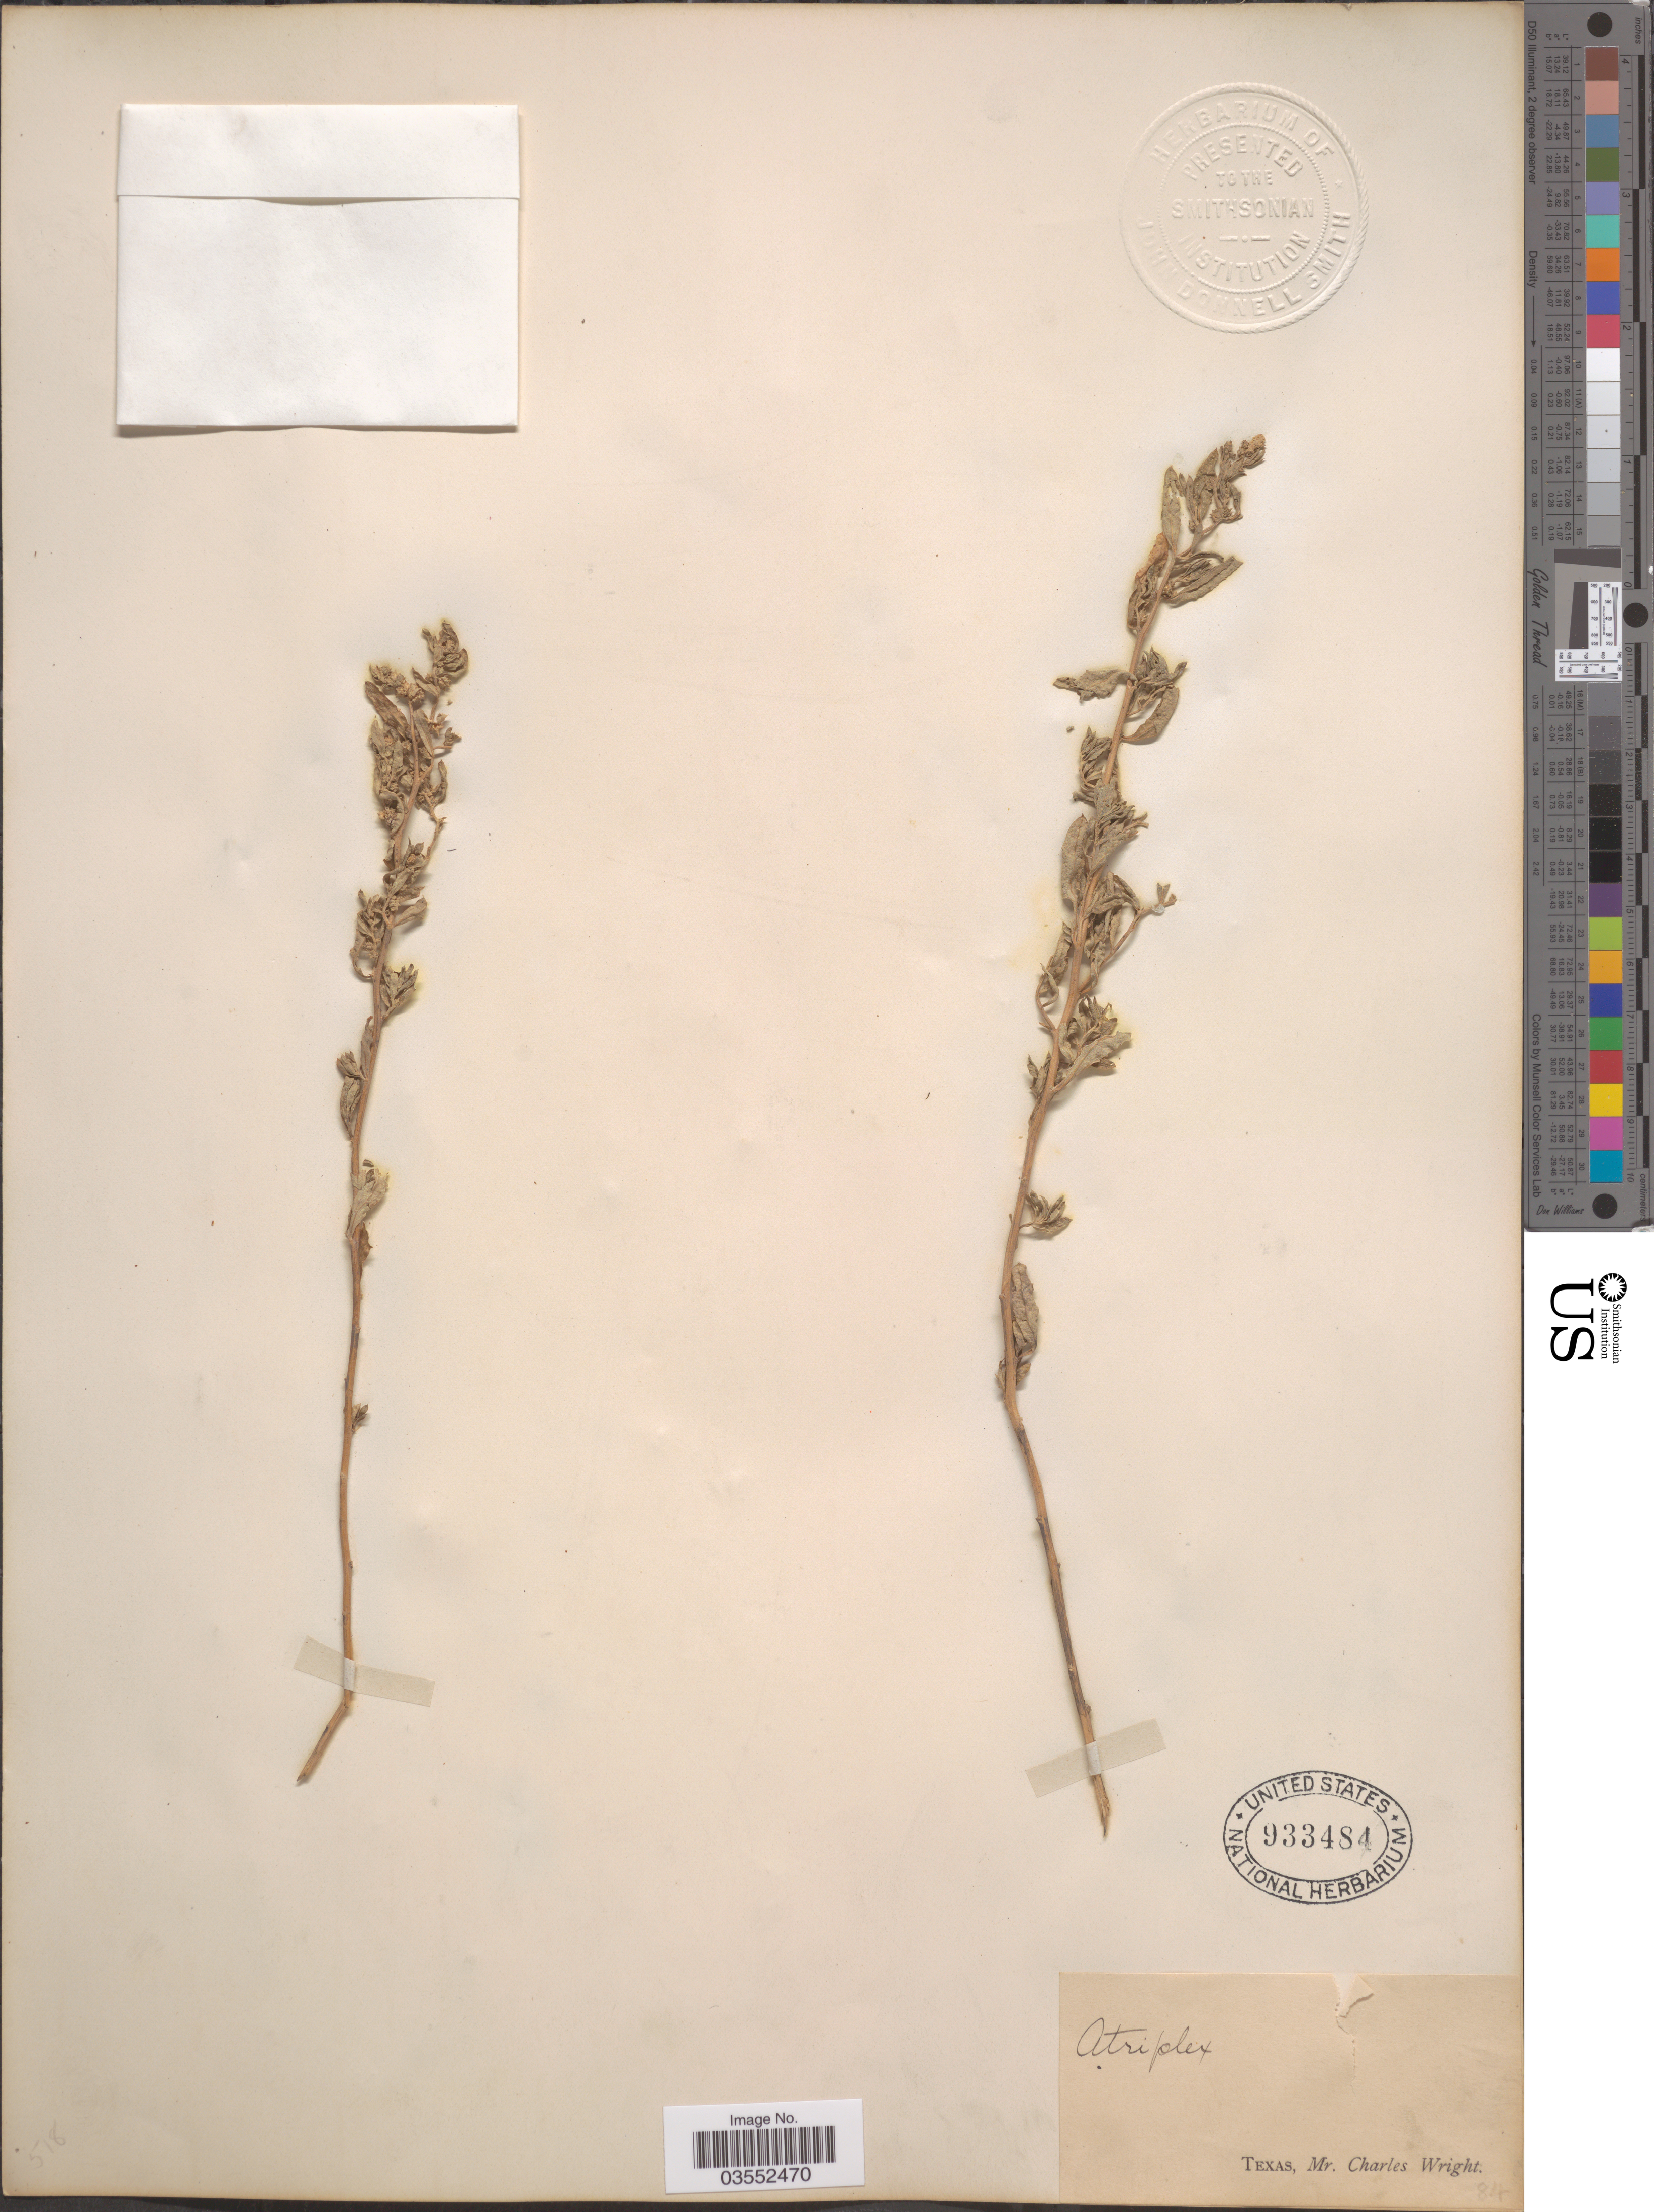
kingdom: Plantae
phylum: Tracheophyta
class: Magnoliopsida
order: Caryophyllales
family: Amaranthaceae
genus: Atriplex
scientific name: Atriplex pentandra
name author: (Jacq.) Standl.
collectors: C. Wright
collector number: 84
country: United States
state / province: Texas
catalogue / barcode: US 933484